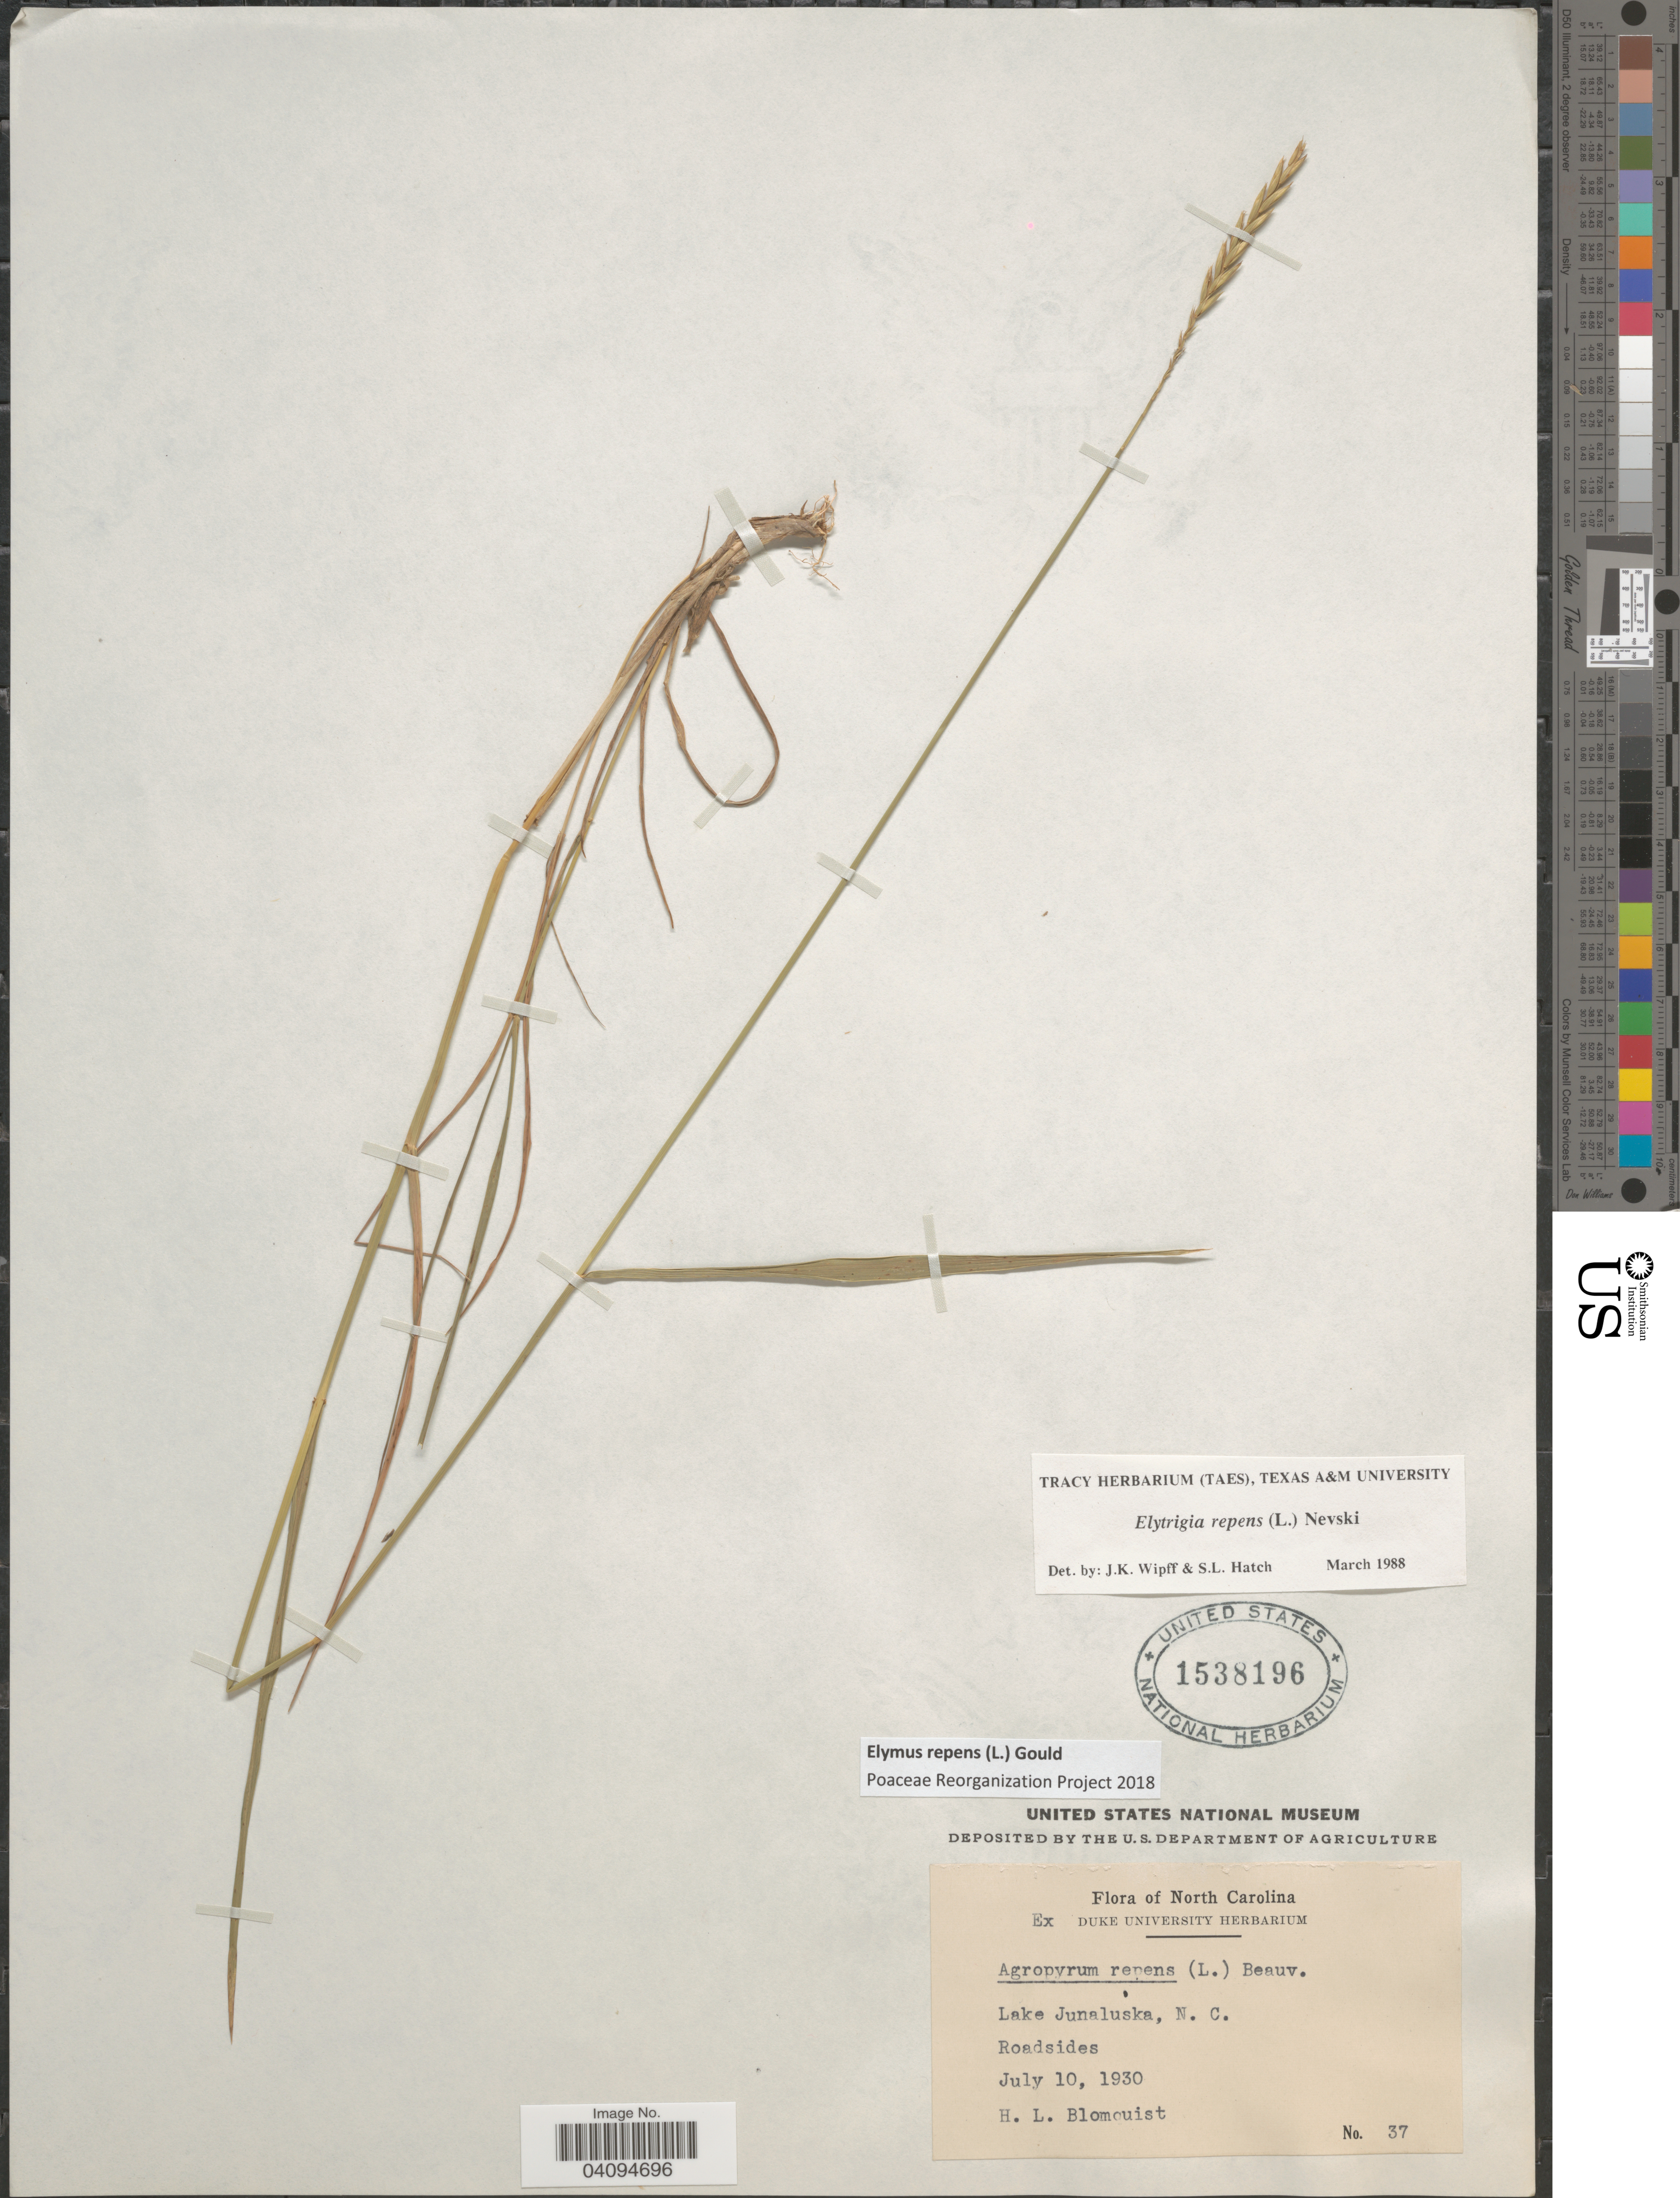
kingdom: Plantae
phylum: Tracheophyta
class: Liliopsida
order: Poales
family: Poaceae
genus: Elymus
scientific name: Elymus repens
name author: (L.) Gould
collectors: H. Blomquist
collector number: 37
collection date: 1930-07-10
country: United States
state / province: North Carolina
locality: Lake Junaluska.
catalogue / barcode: US 1538196